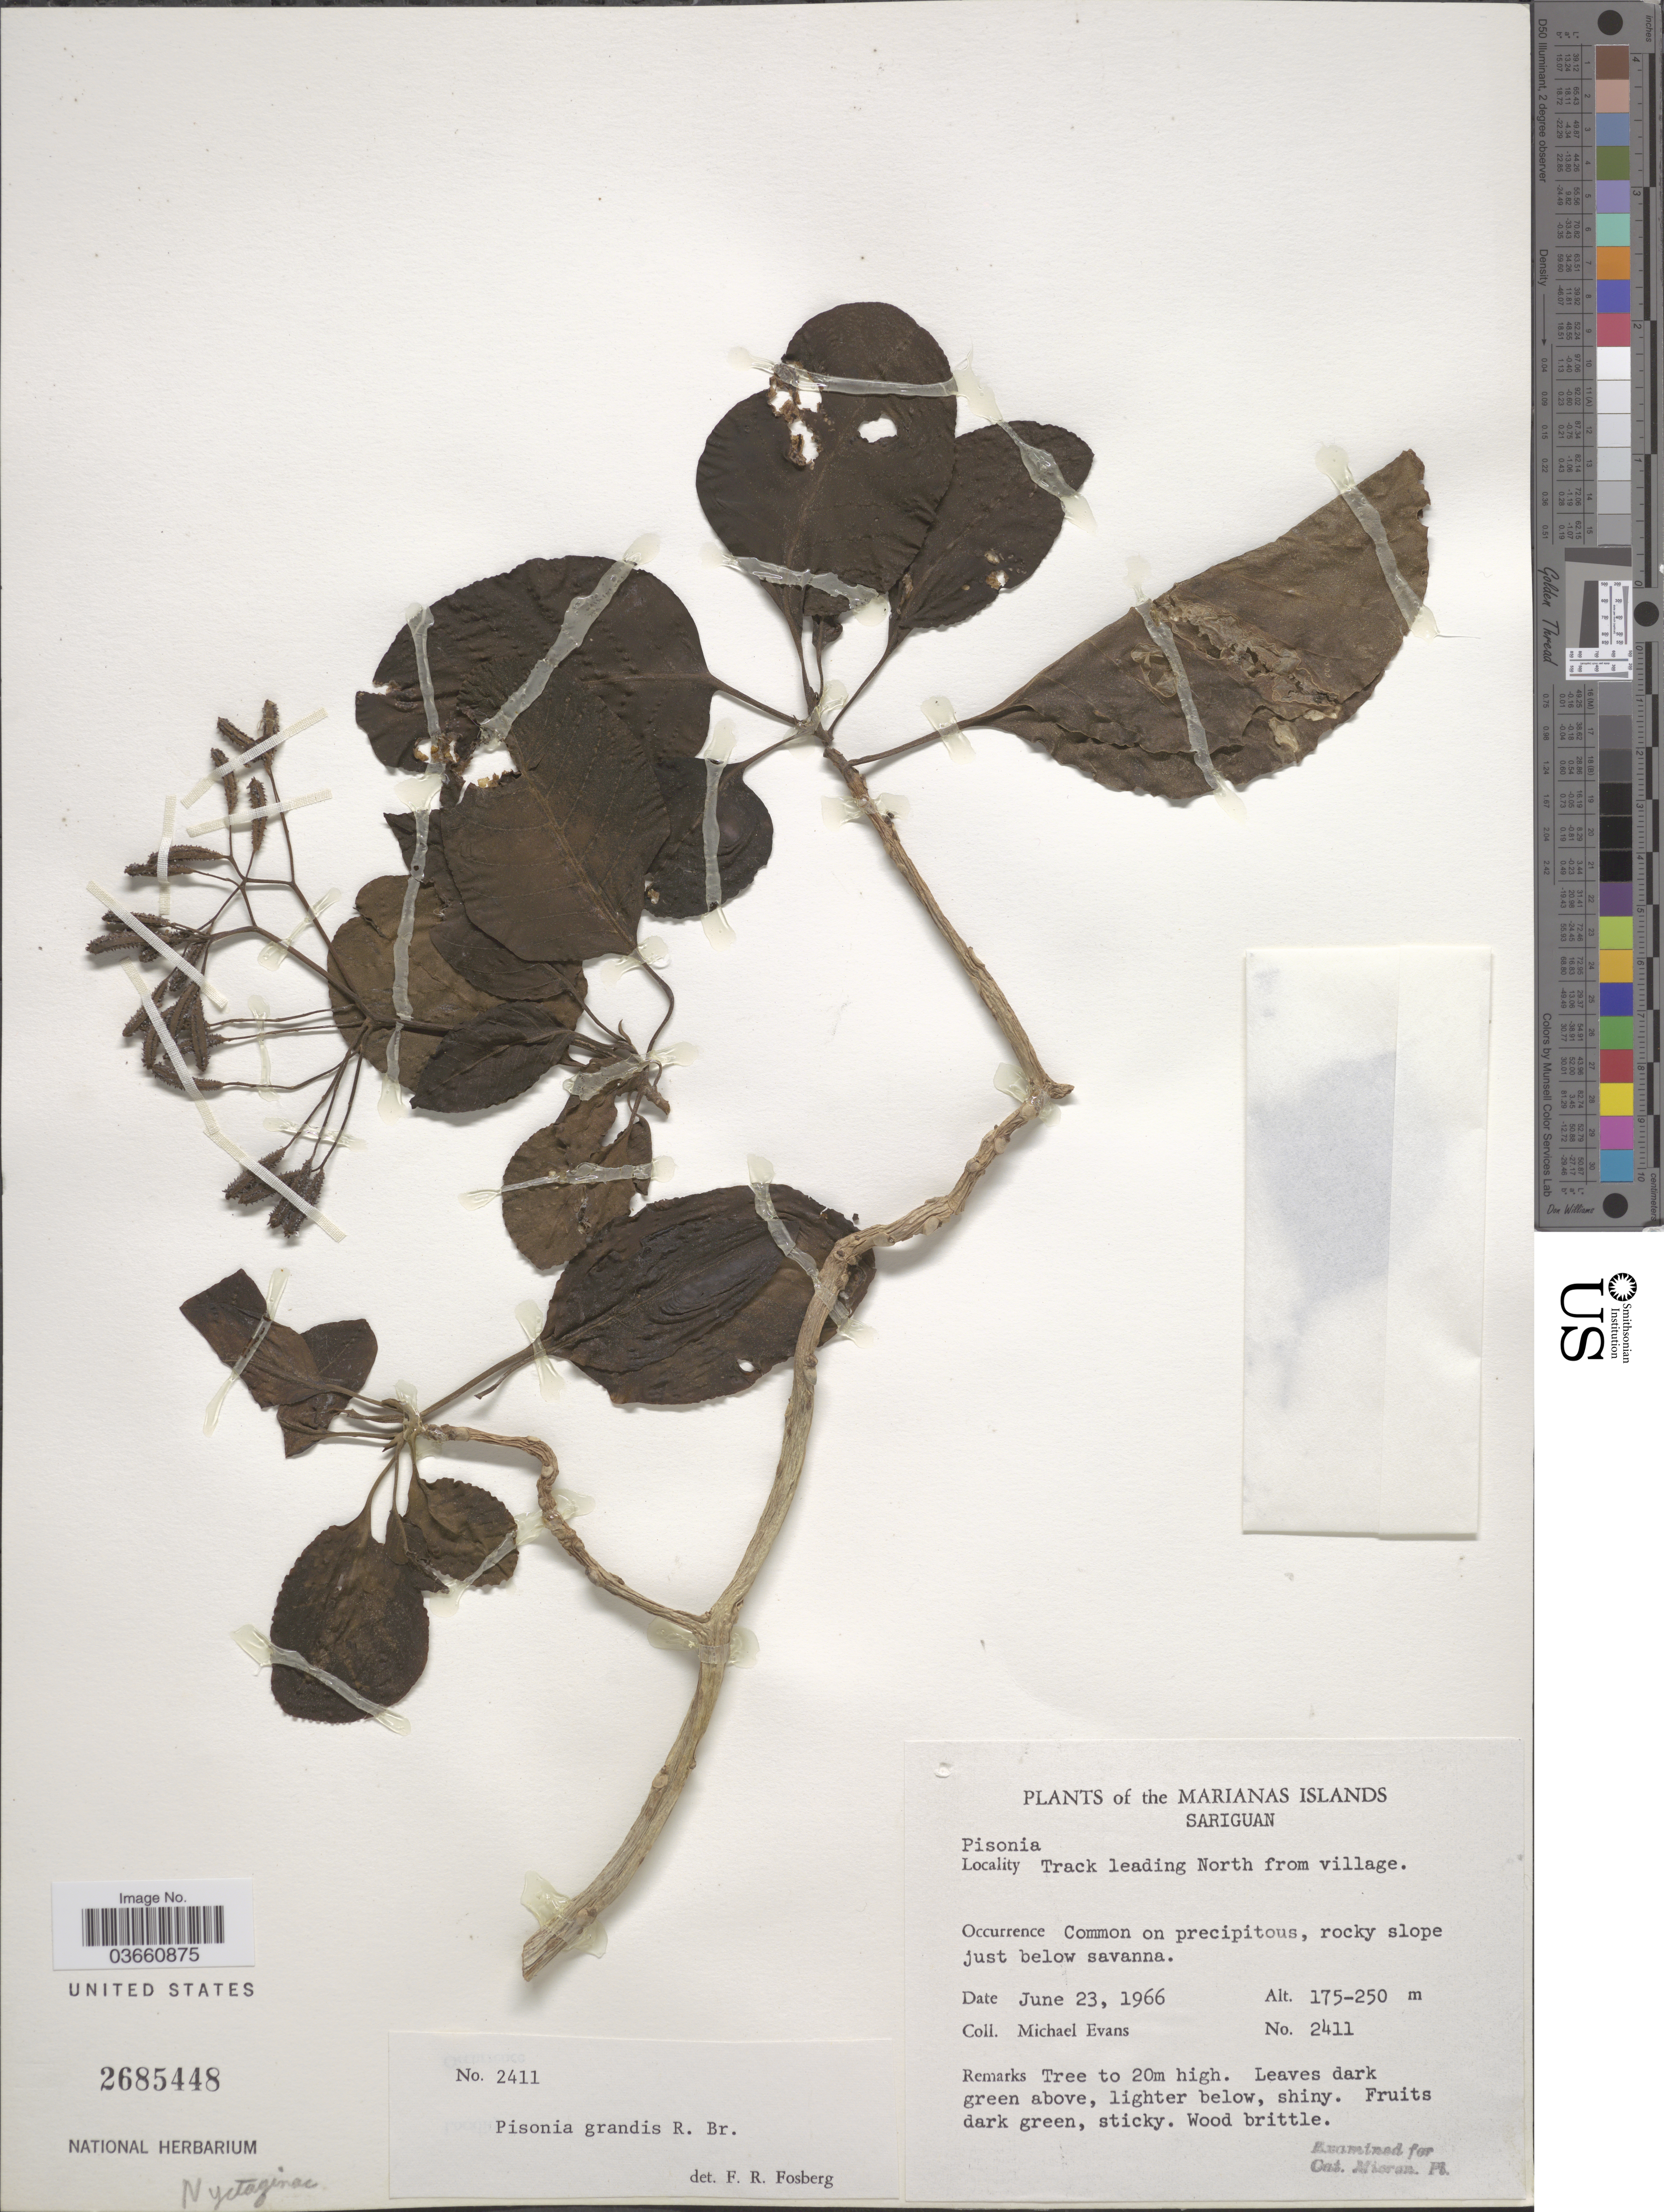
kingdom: Plantae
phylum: Tracheophyta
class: Magnoliopsida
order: Caryophyllales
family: Nyctaginaceae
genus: Pisonia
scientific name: Pisonia grandis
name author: R. Br.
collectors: M. Evans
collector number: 2411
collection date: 1966-06-23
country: Northern Mariana Islands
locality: Marianas Islands. Sariguan. Track leading North from village.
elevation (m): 175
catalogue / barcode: US 2685448